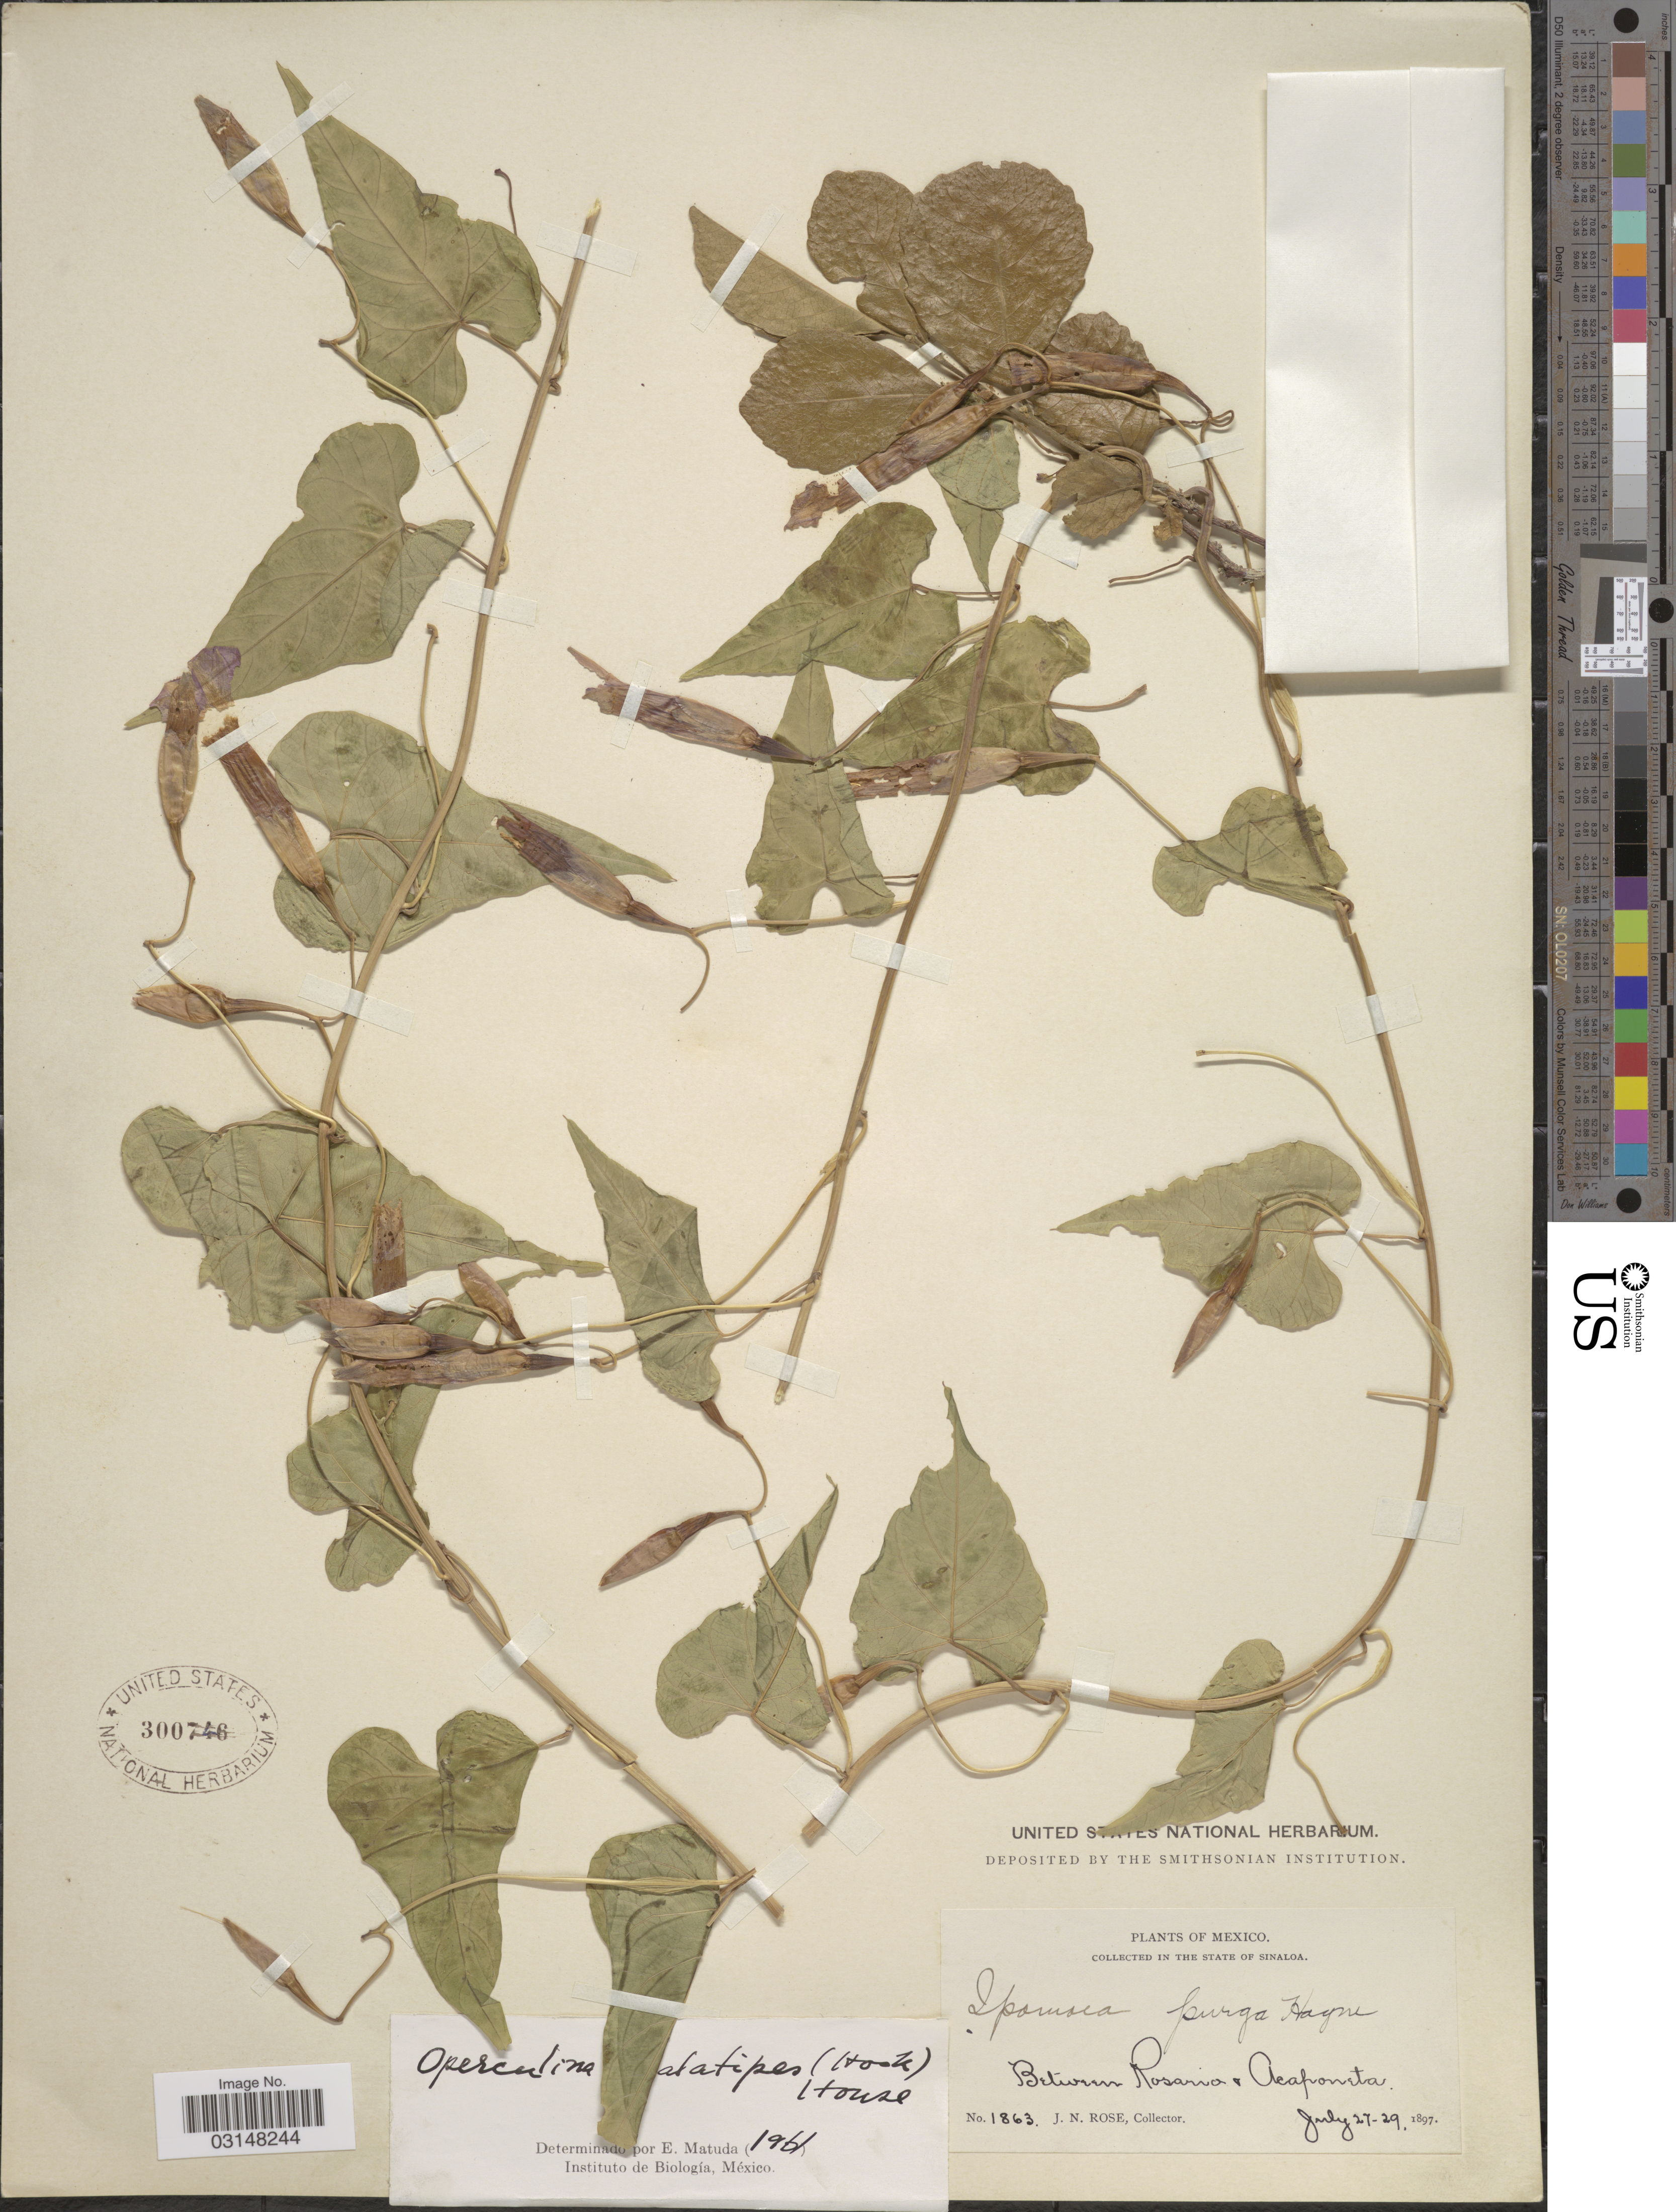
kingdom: Plantae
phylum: Tracheophyta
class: Magnoliopsida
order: Solanales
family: Convolvulaceae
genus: Operculina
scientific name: Operculina pteripes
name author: (G. Don) O'Donell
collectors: J. N. Rose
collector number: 1863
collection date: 1897-07-27/1897-07-29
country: Mexico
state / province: Sinaloa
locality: Between Rosario + Acaponeta.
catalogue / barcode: US 300746